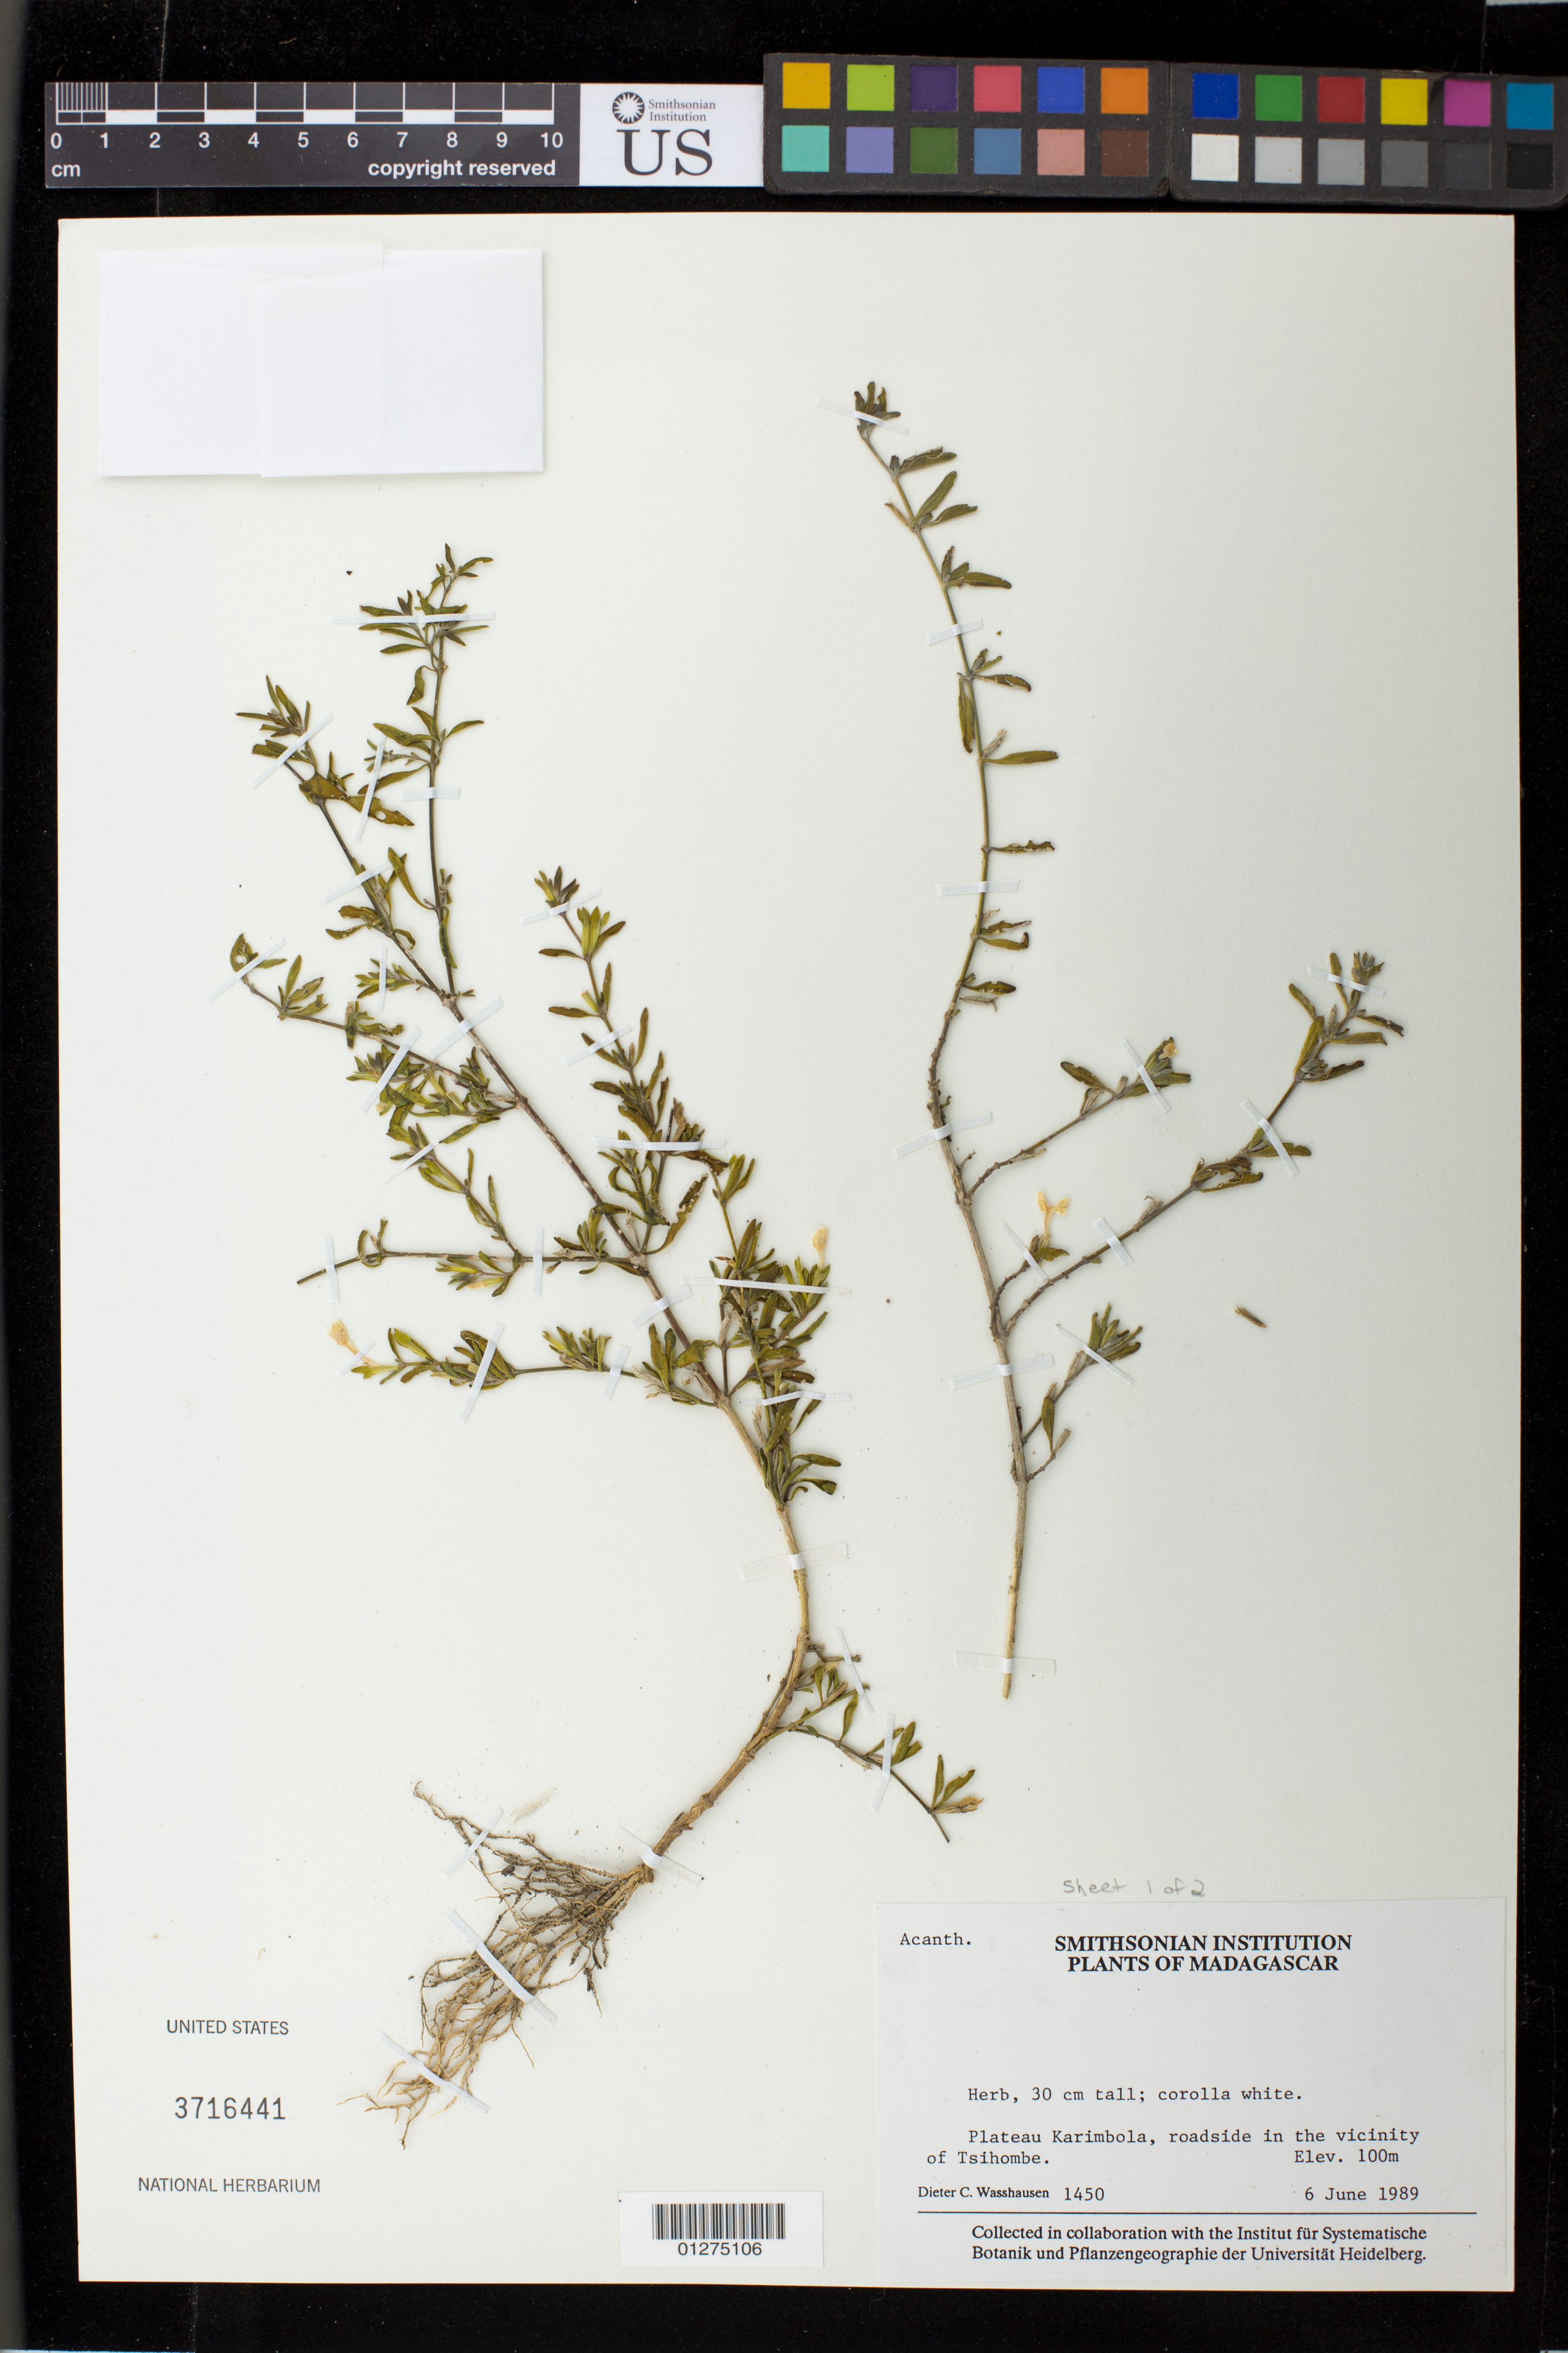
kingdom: Plantae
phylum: Tracheophyta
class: Magnoliopsida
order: Lamiales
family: Acanthaceae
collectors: D. C. Wasshausen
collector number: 1450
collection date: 1987-06-06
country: Madagascar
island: Madagascar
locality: Plateau Karimbola, vicinity of Tsihombe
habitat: roadside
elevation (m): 100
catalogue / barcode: US 3716441